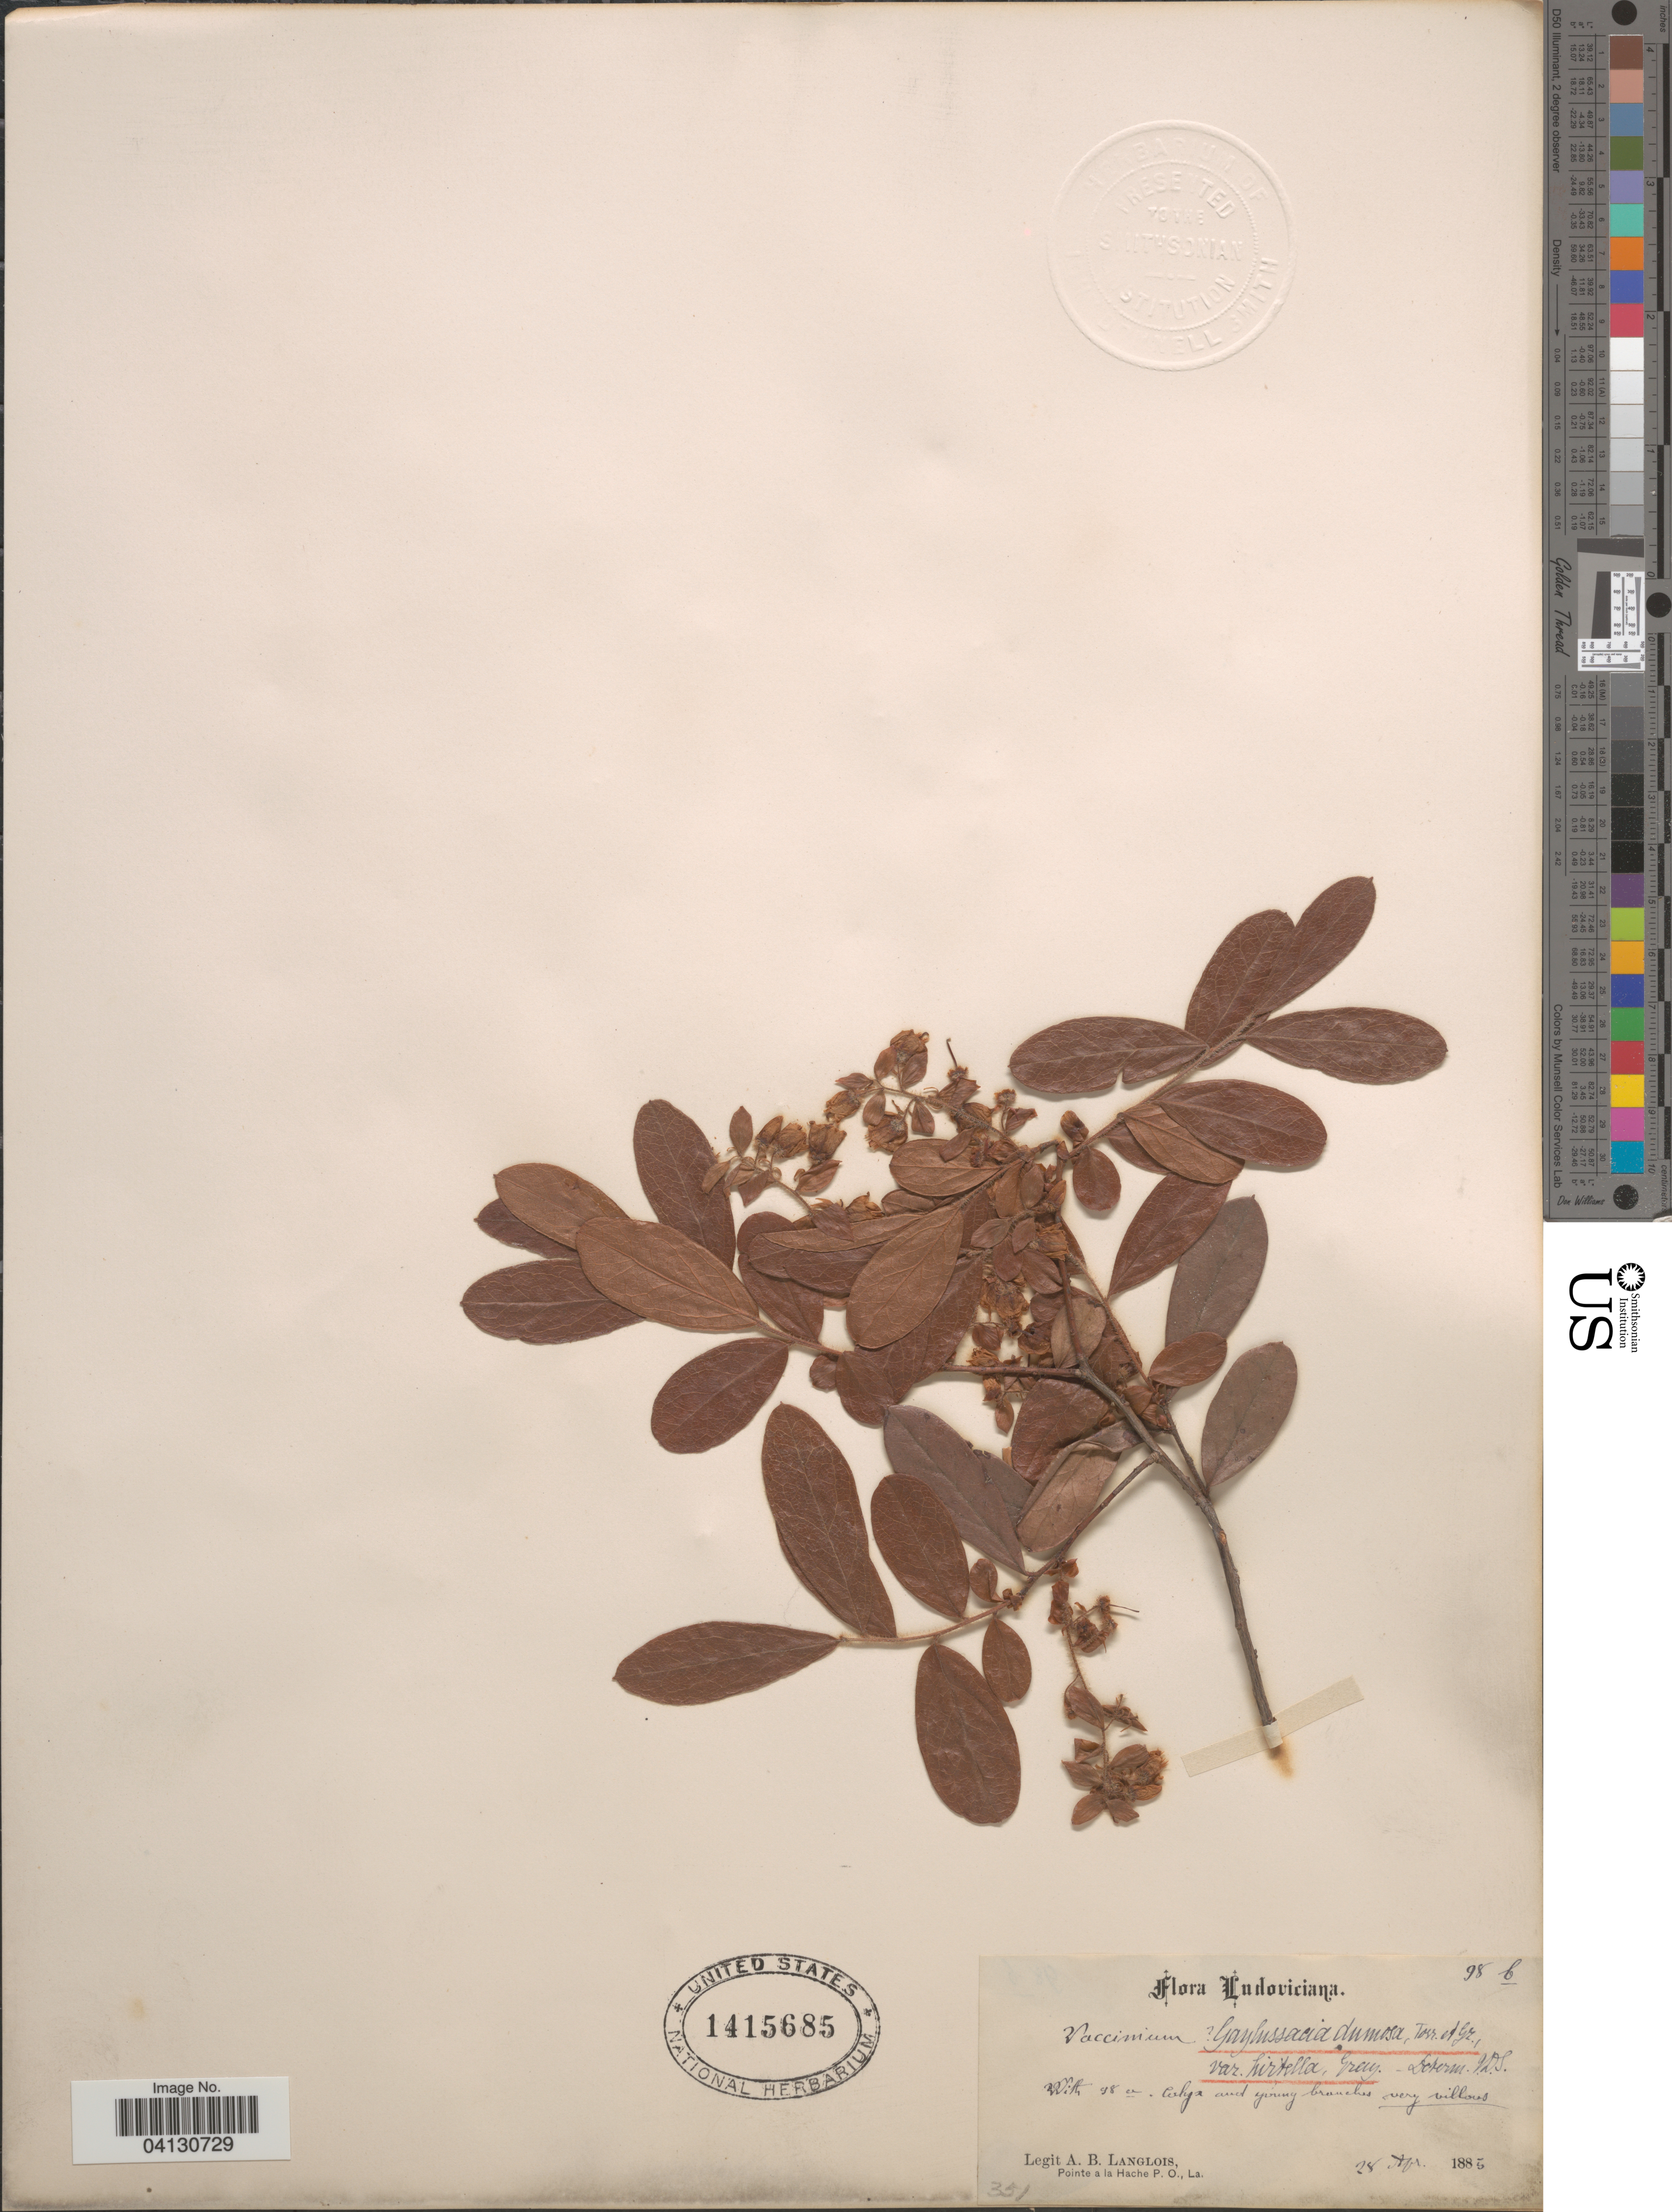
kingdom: Plantae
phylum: Tracheophyta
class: Magnoliopsida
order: Ericales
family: Ericaceae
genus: Gaylussacia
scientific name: Gaylussacia dumosa var. hirtella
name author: Chapm.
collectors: A. Langlois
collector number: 98b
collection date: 1885-04-28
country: United States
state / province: Louisiana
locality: Ludoviciana.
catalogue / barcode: US 1415685